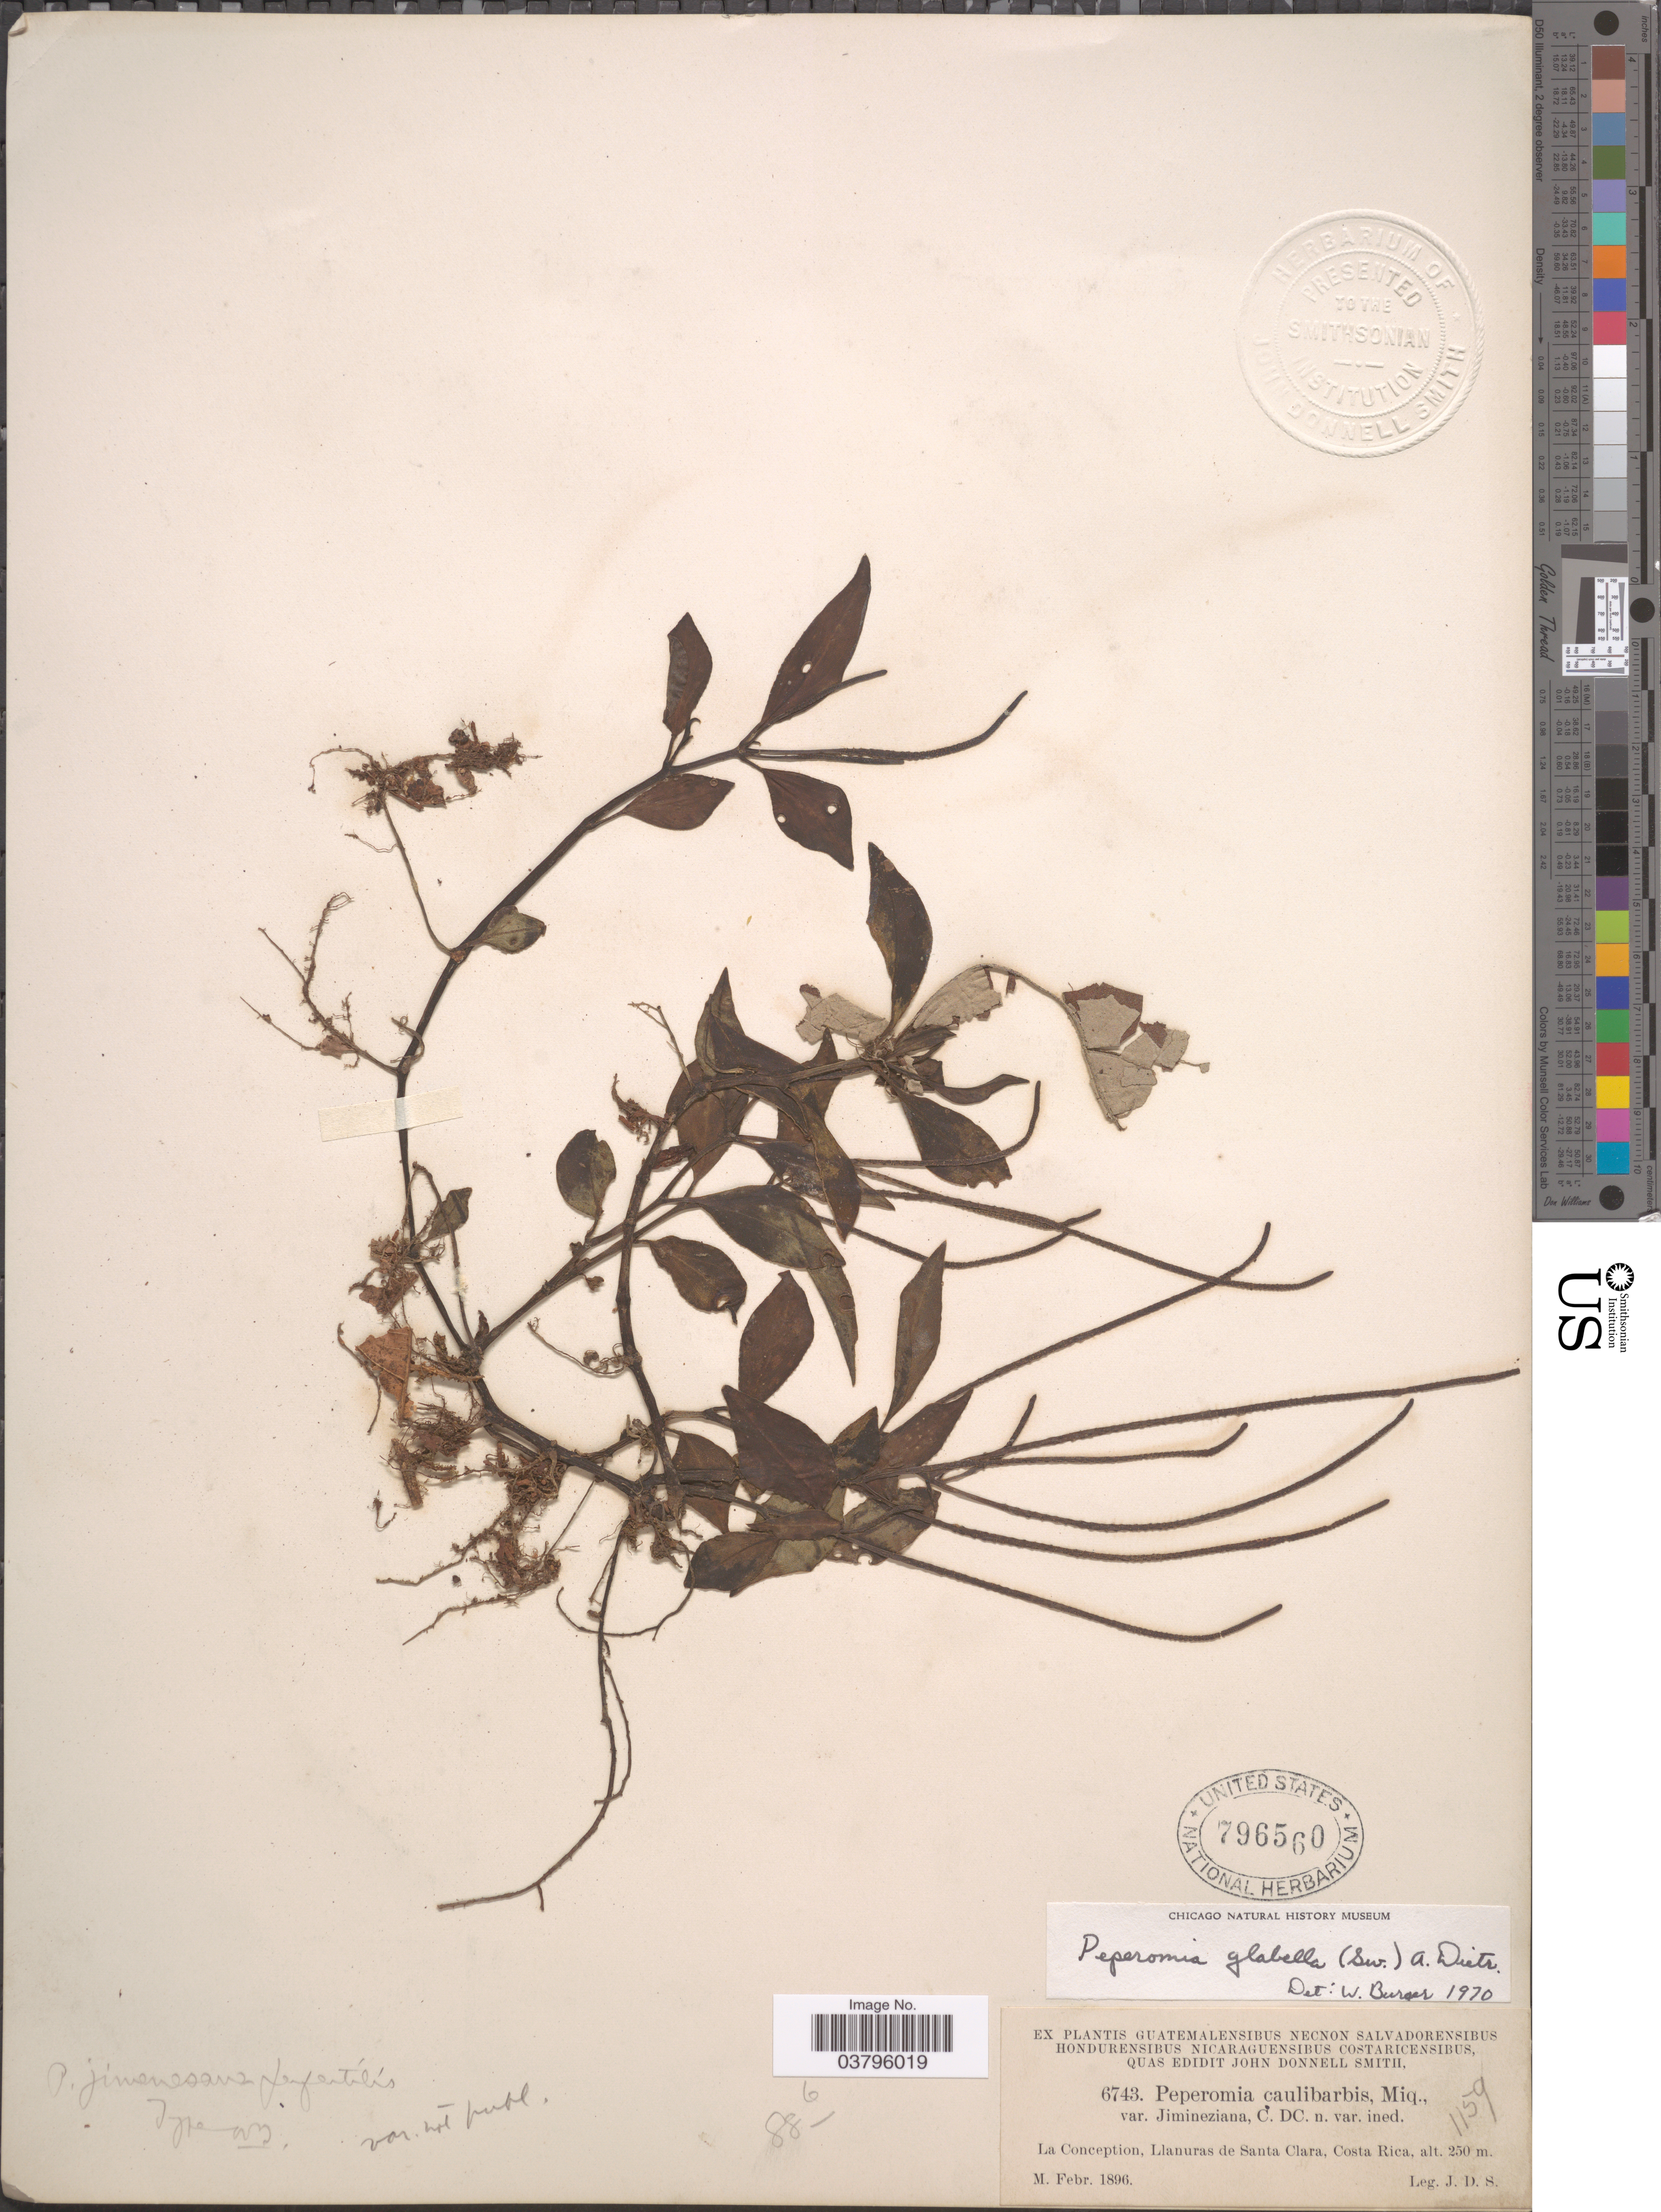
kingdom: Plantae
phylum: Tracheophyta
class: Magnoliopsida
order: Piperales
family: Piperaceae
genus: Peperomia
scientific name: Peperomia glabella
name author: (Sw.) A. Dietr.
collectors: J. Donnell Smith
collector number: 6743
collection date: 1896-02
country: Costa Rica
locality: La Conception, Llanuras de Santa Clara.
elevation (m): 250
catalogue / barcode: US 796560